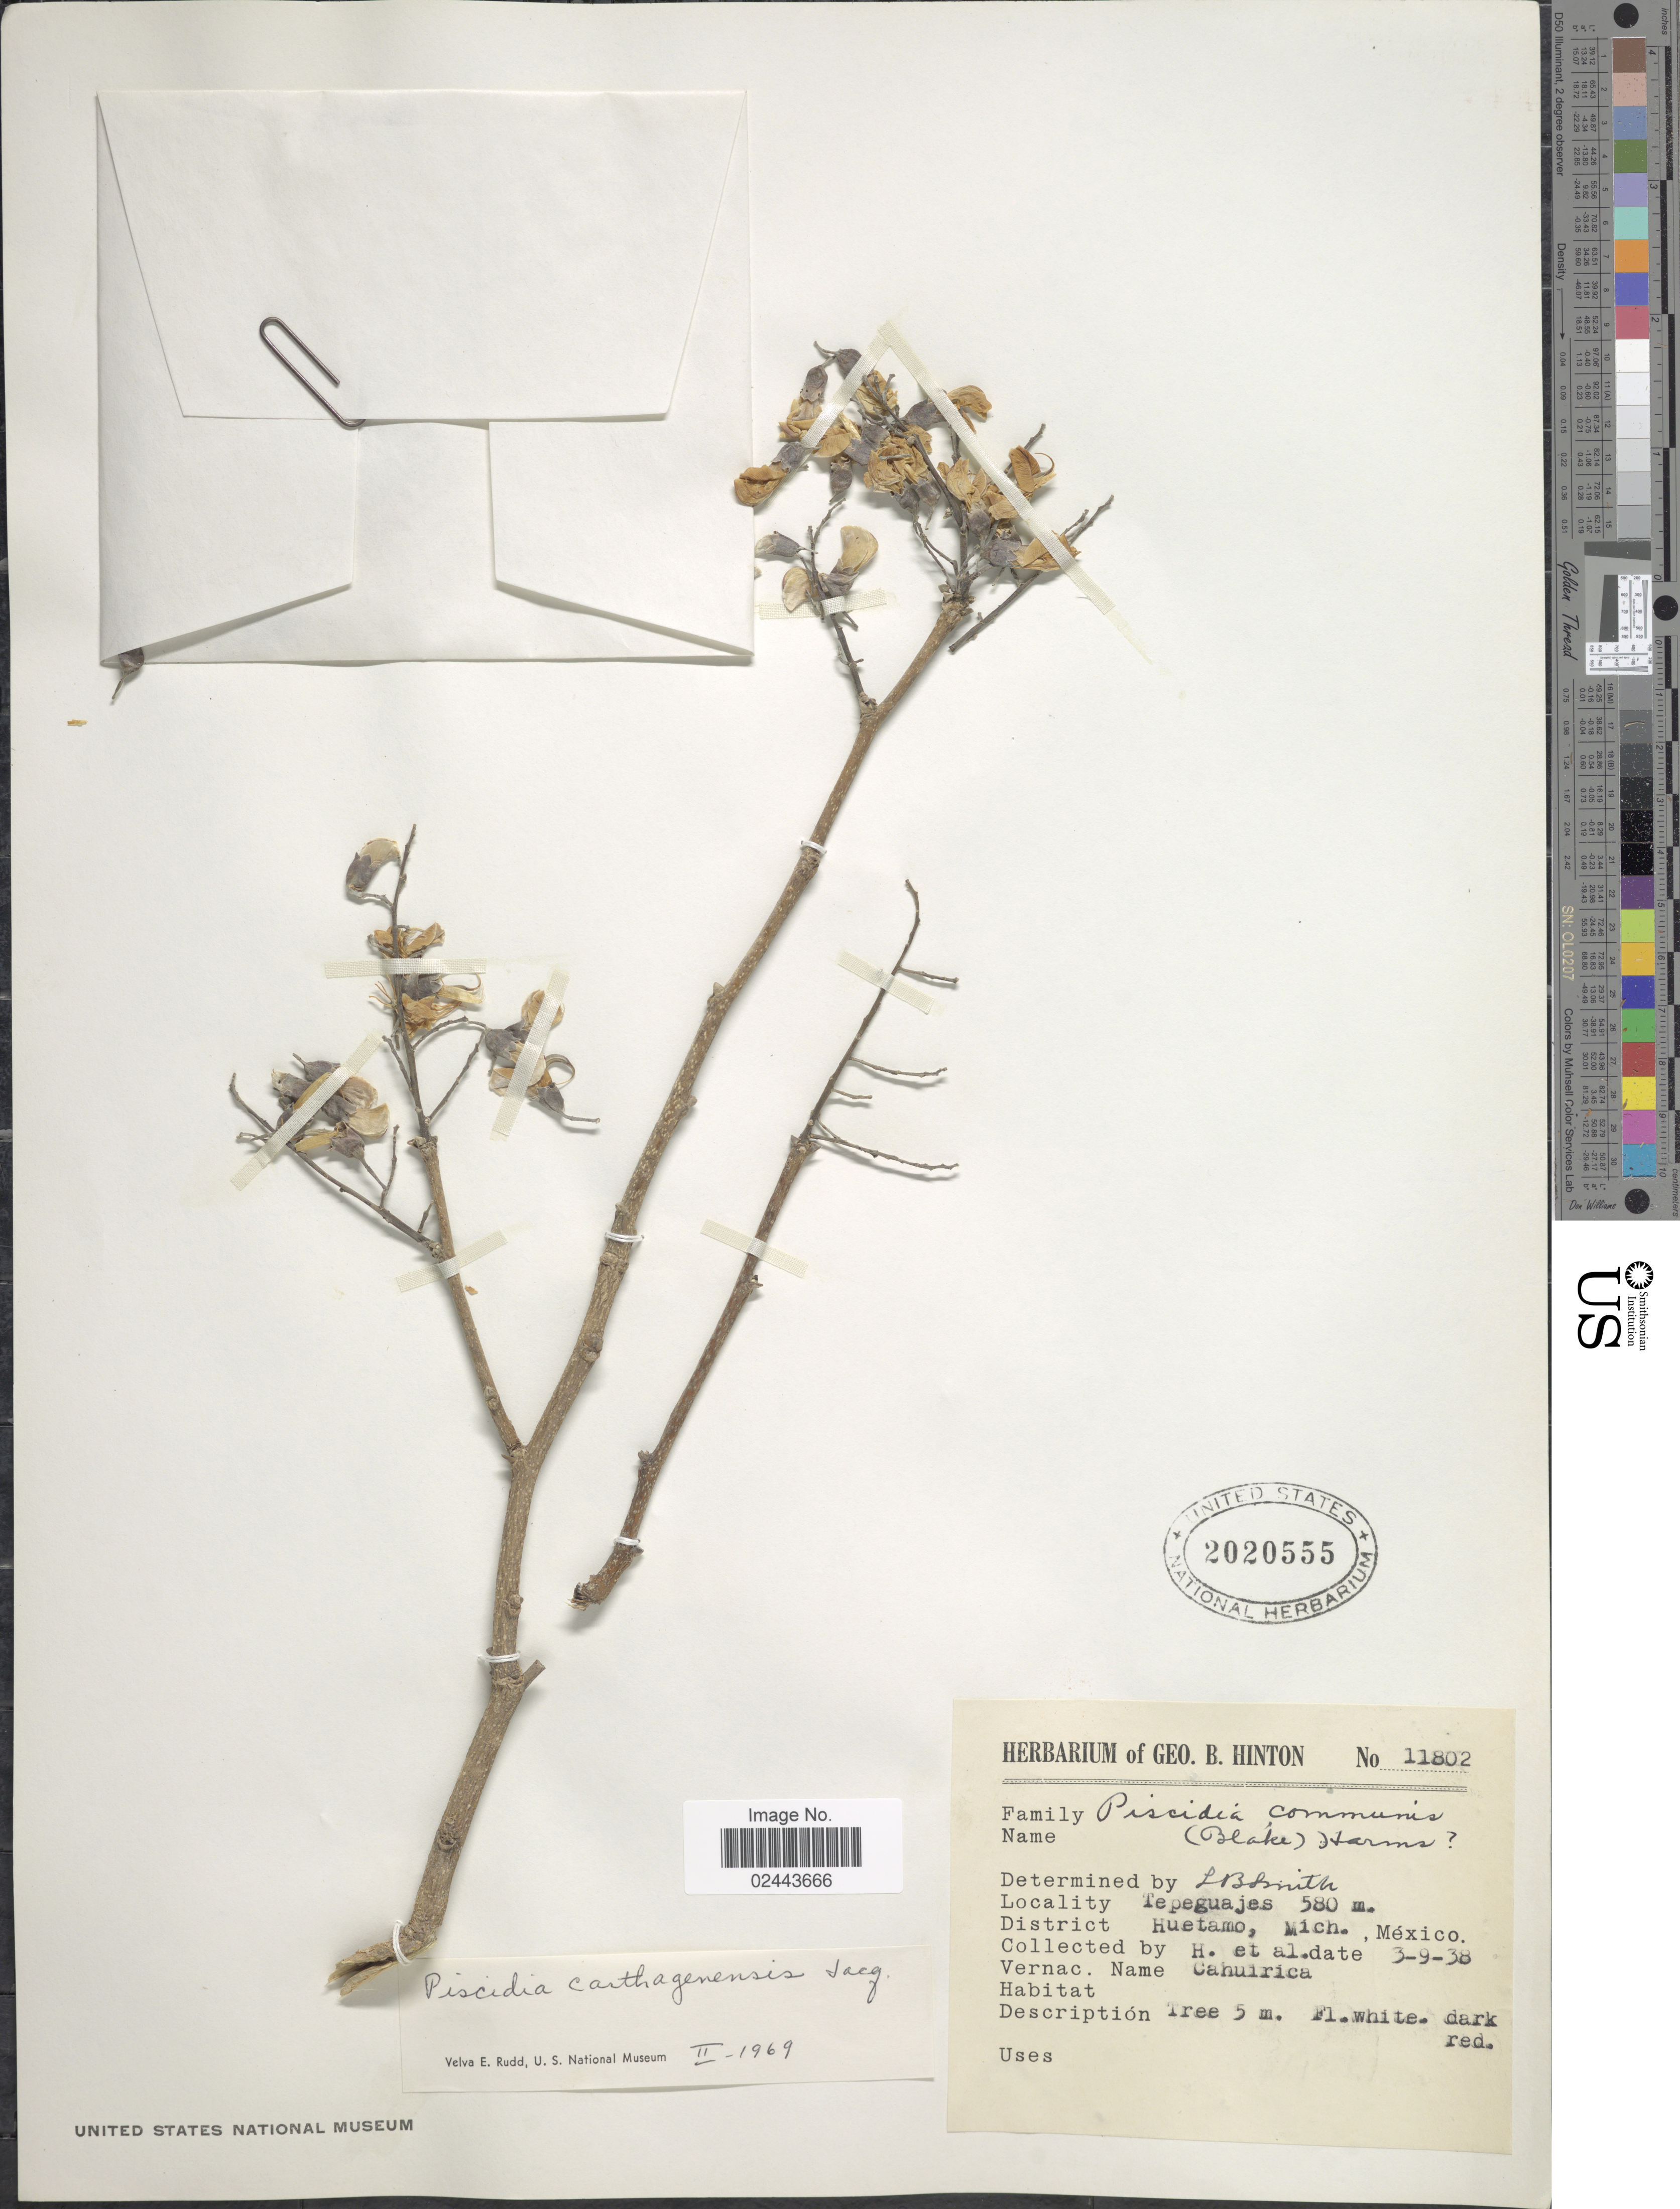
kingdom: Plantae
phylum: Tracheophyta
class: Magnoliopsida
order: Fabales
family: Fabaceae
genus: Piscidia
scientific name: Piscidia carthagenensis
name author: Jacq.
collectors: G. B. Hinton & et al.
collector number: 11802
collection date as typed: Transcribed d/m/y: 9/3/38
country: Mexico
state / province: Michoacán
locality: Tepeguajes, District Huetamo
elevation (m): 580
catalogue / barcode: US 2020555